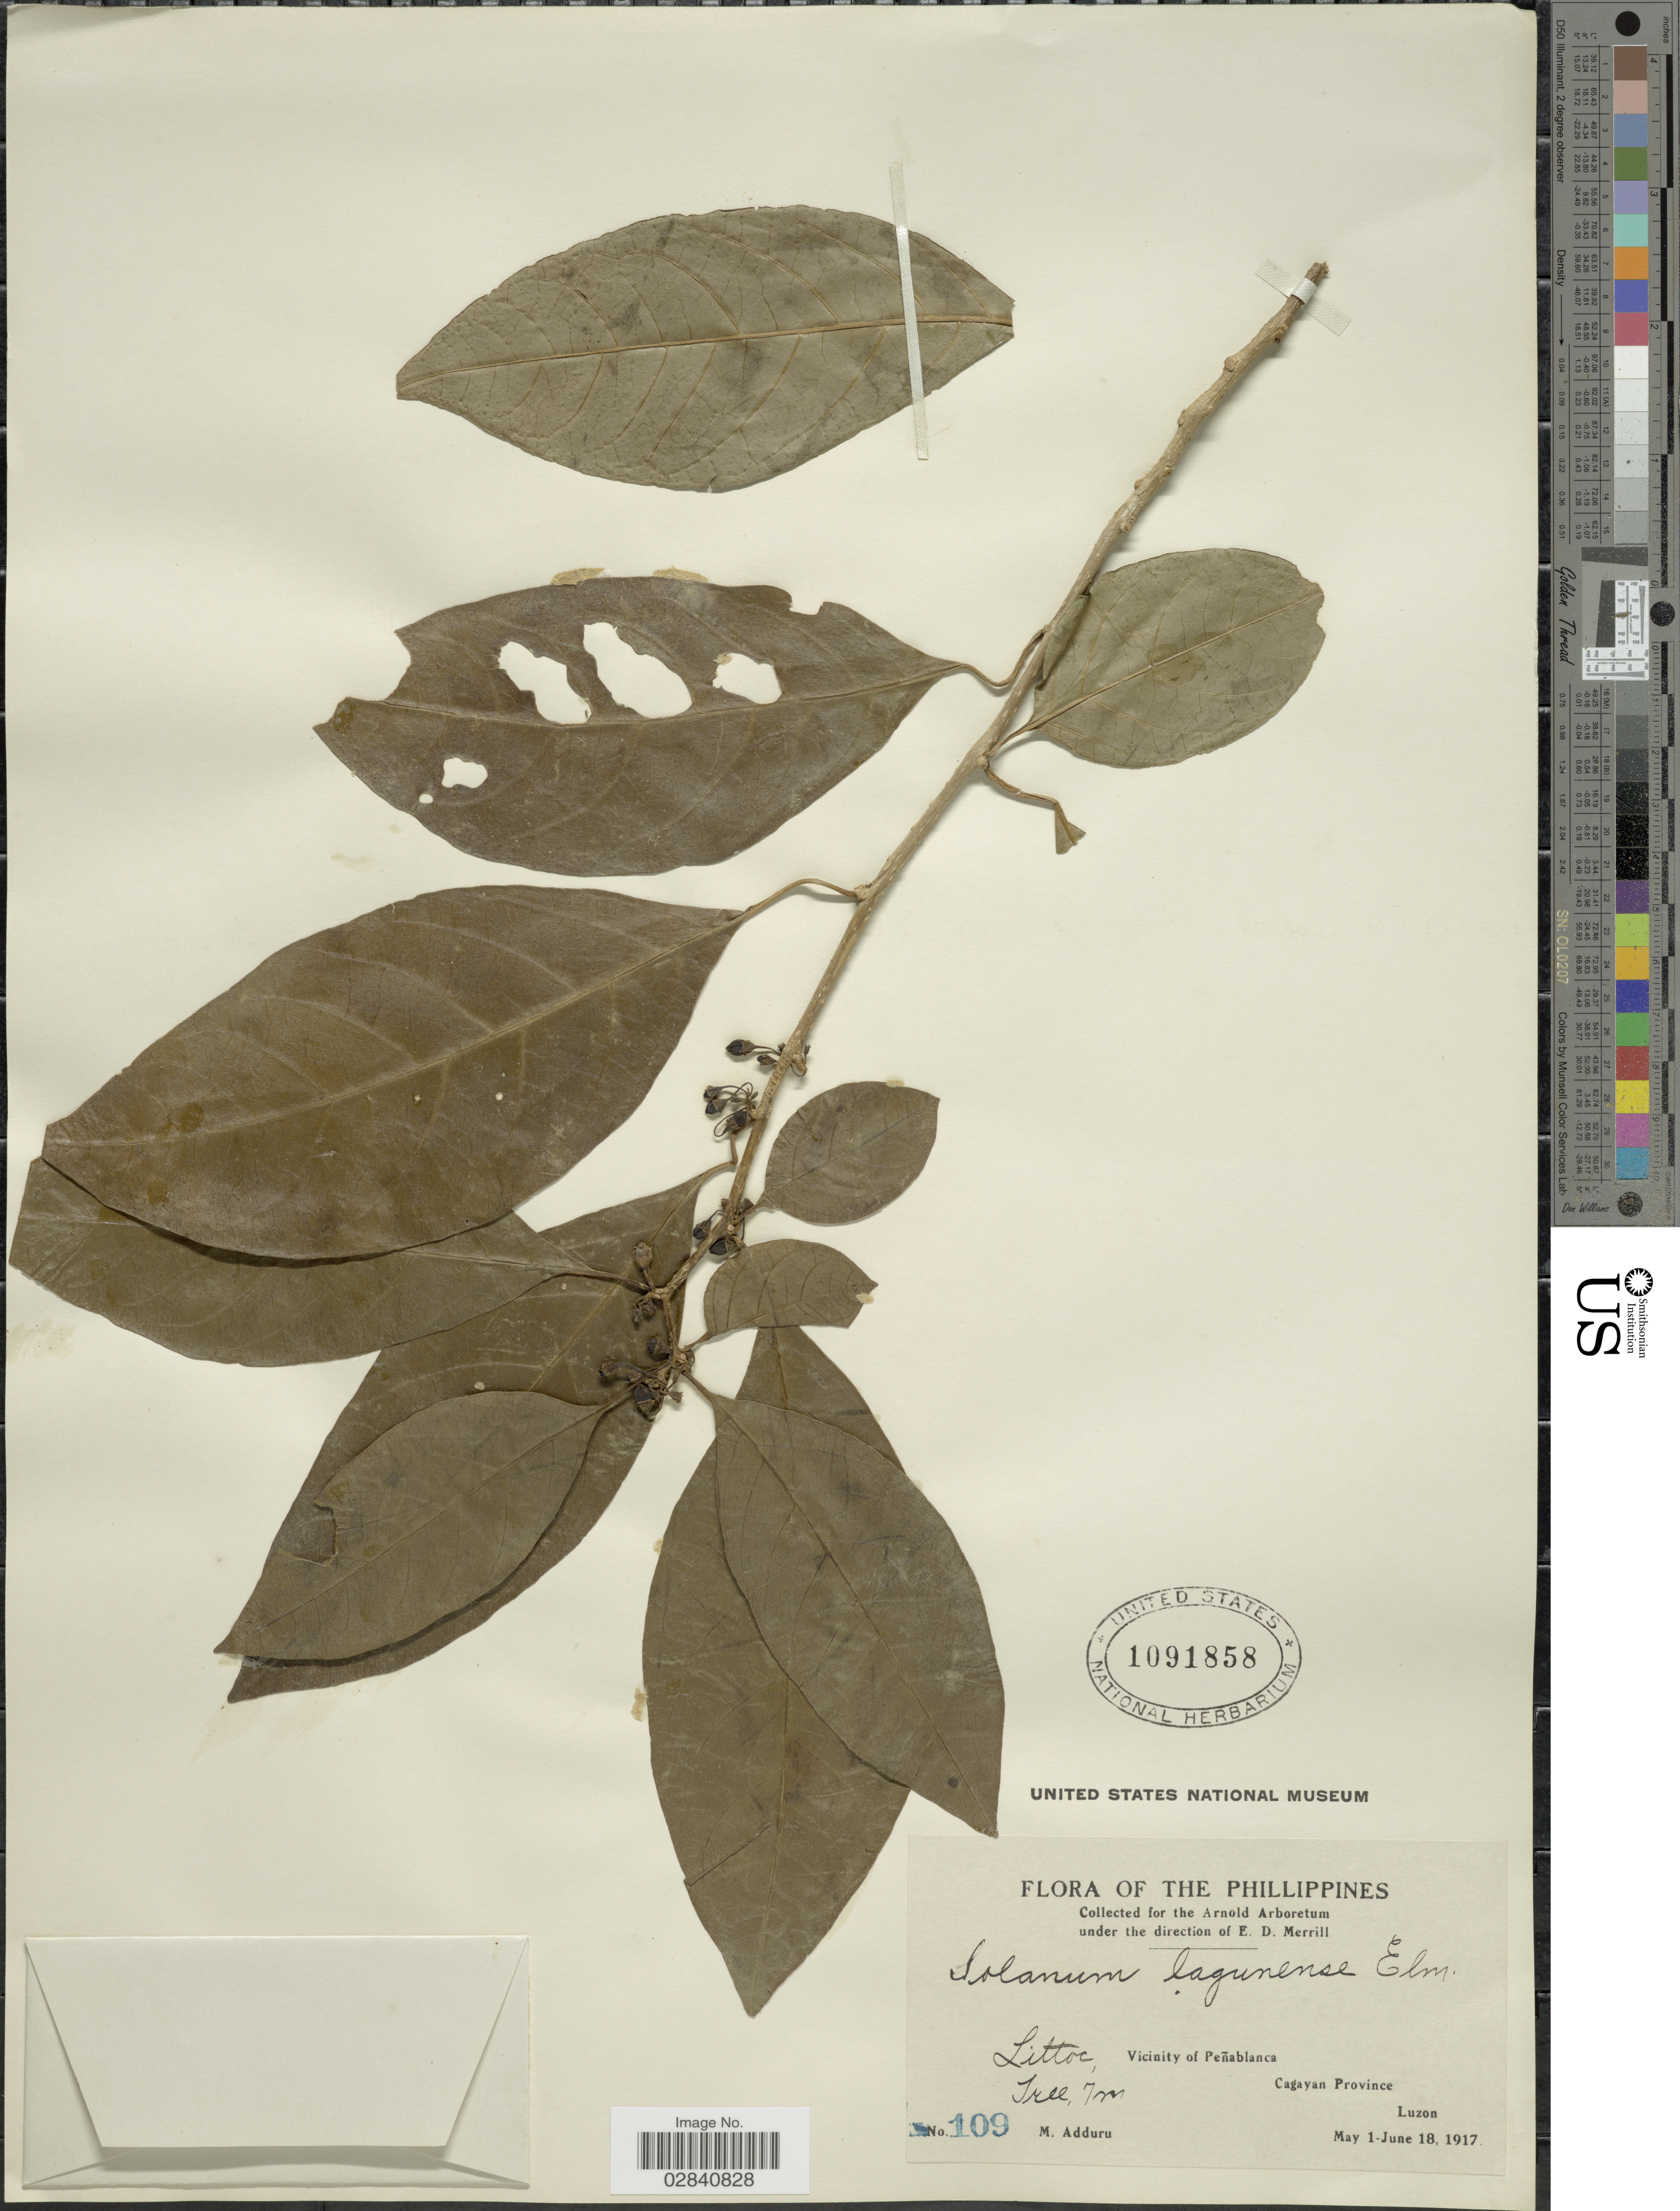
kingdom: Plantae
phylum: Tracheophyta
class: Magnoliopsida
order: Solanales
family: Solanaceae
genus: Lycianthes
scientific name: Lycianthes lagunensis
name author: (Elmer) Bitter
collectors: M. Adduru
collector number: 109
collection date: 1917-05-01/1917-06-18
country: Philippines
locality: Vicinity of Peñablanca, Cagayan Province, Luzon.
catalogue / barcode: US 1091858